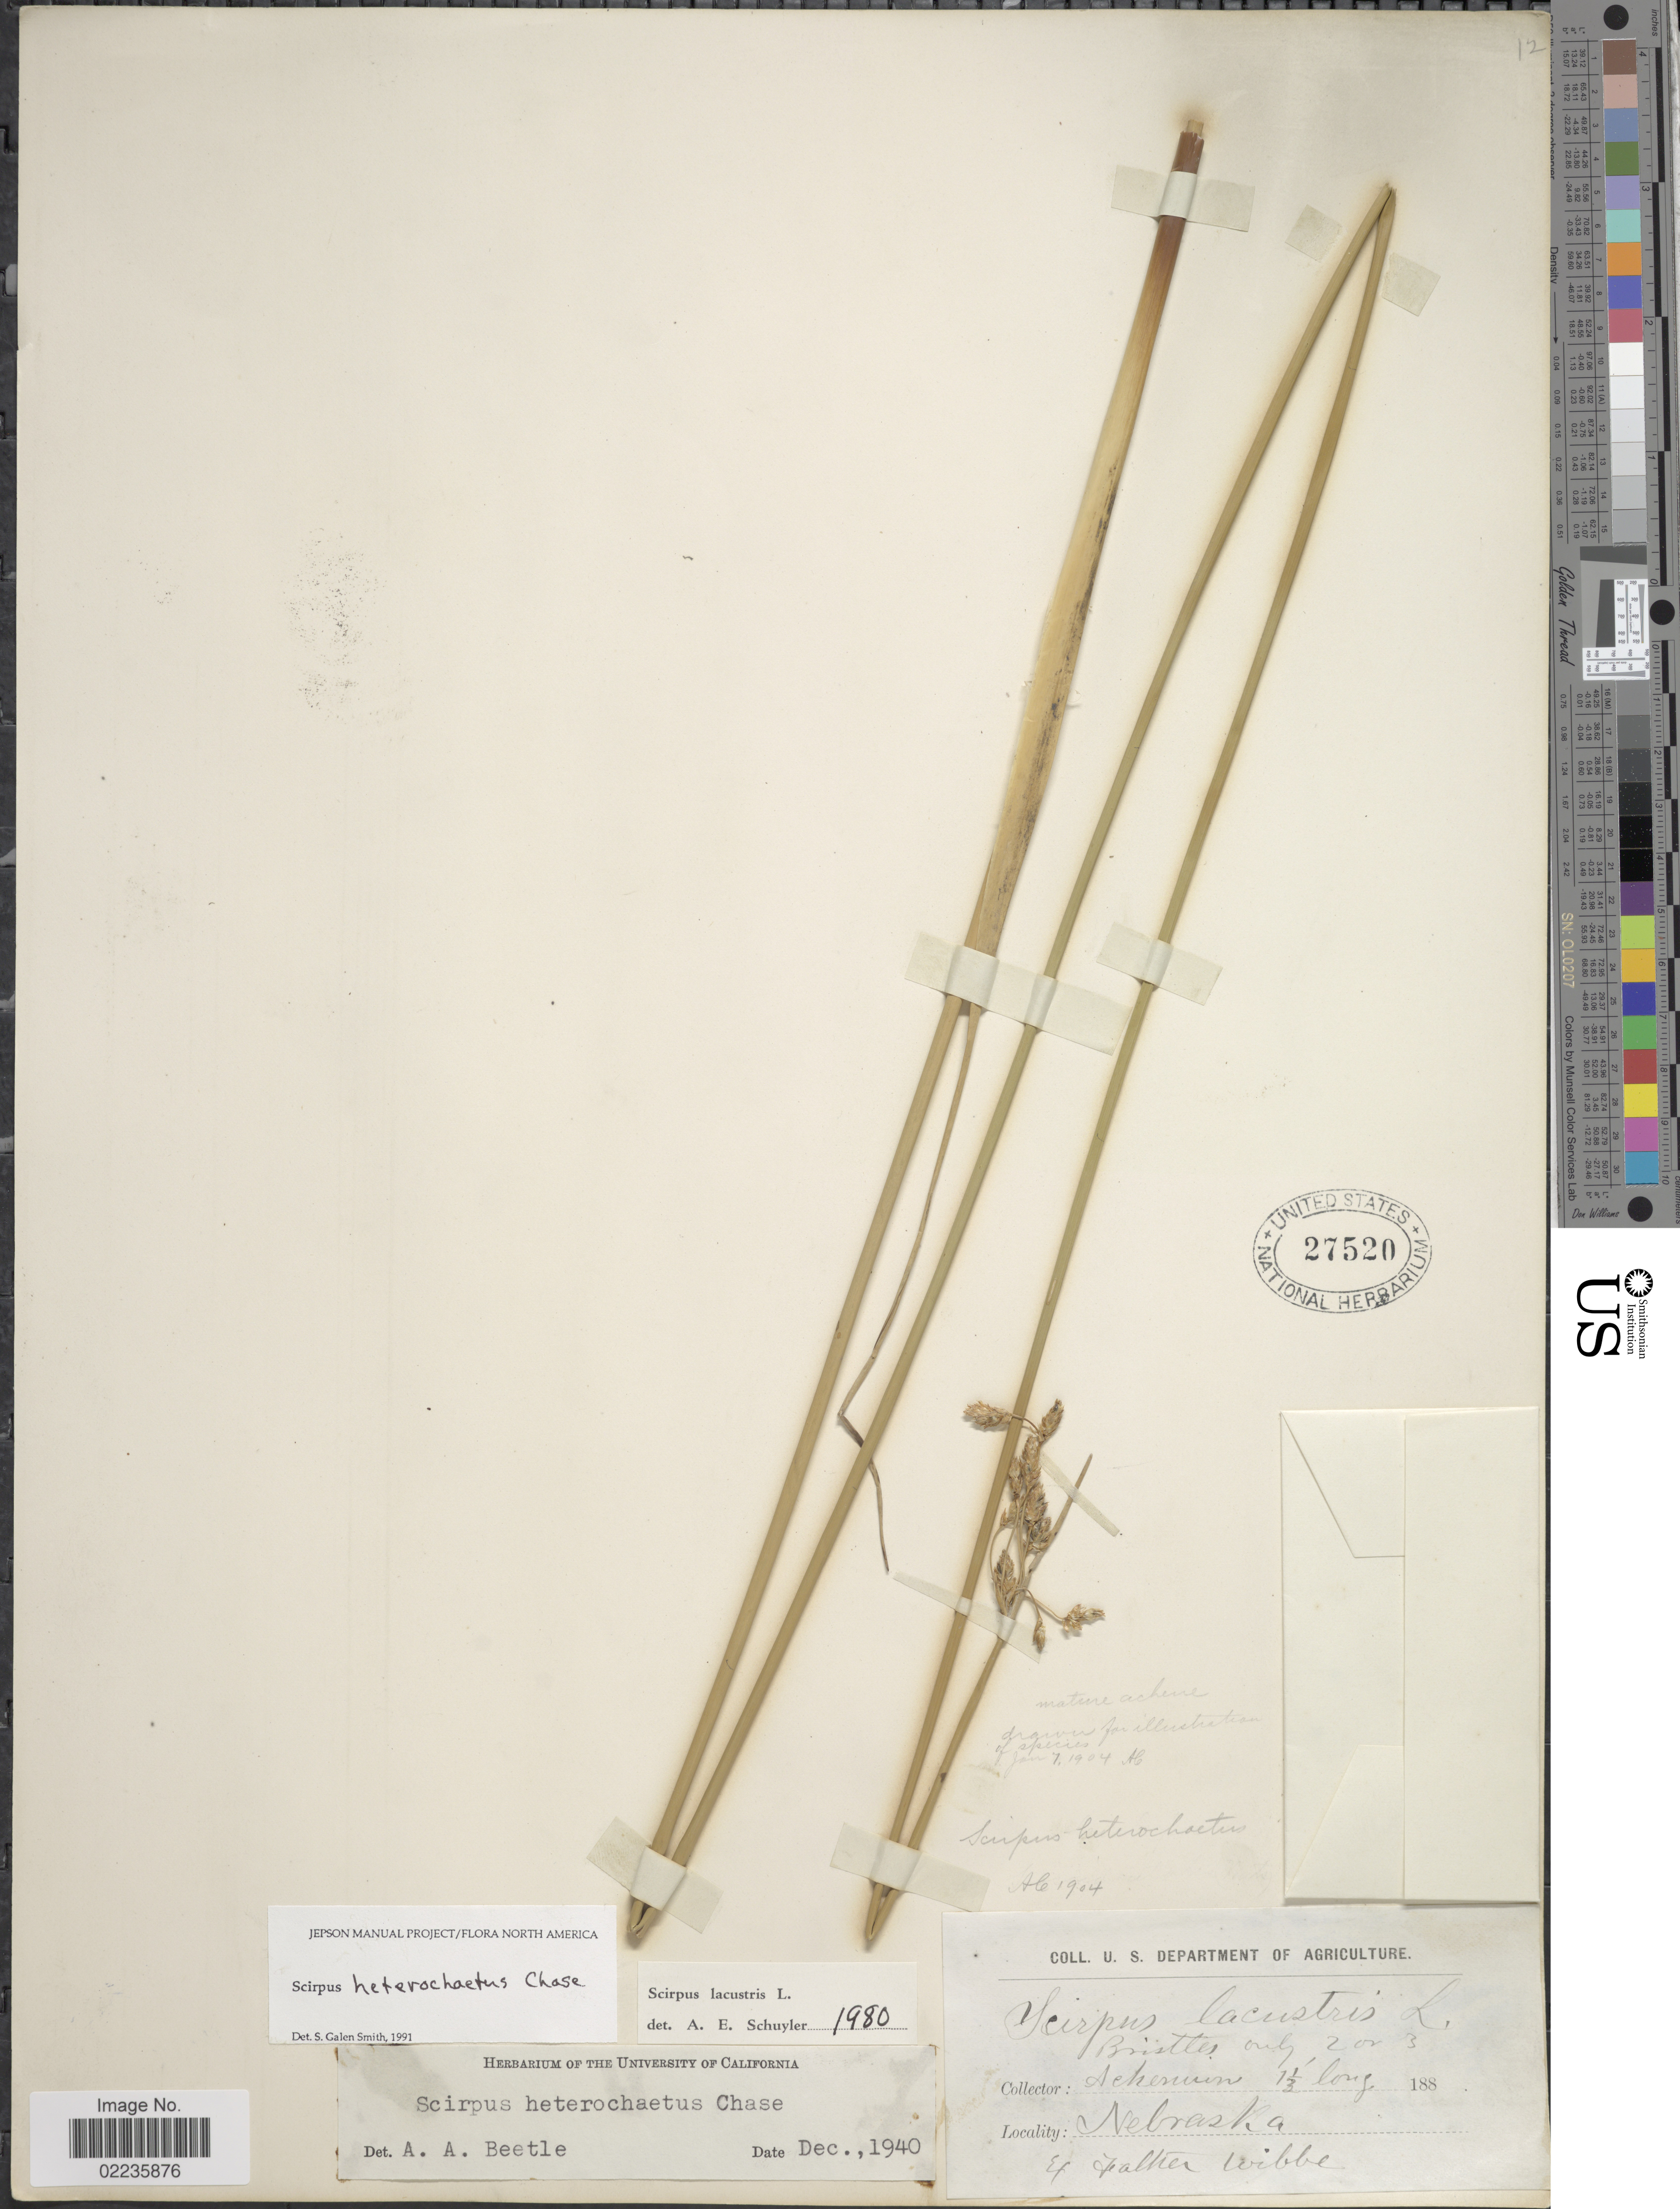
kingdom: Plantae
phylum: Tracheophyta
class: Liliopsida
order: Poales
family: Cyperaceae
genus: Schoenoplectus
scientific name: Schoenoplectus heterochaetus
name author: (Chase) Soják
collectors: Ackerman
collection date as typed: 188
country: United States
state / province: Nebraska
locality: Ex Faltier teribbe [interpreted]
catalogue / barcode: US 27520